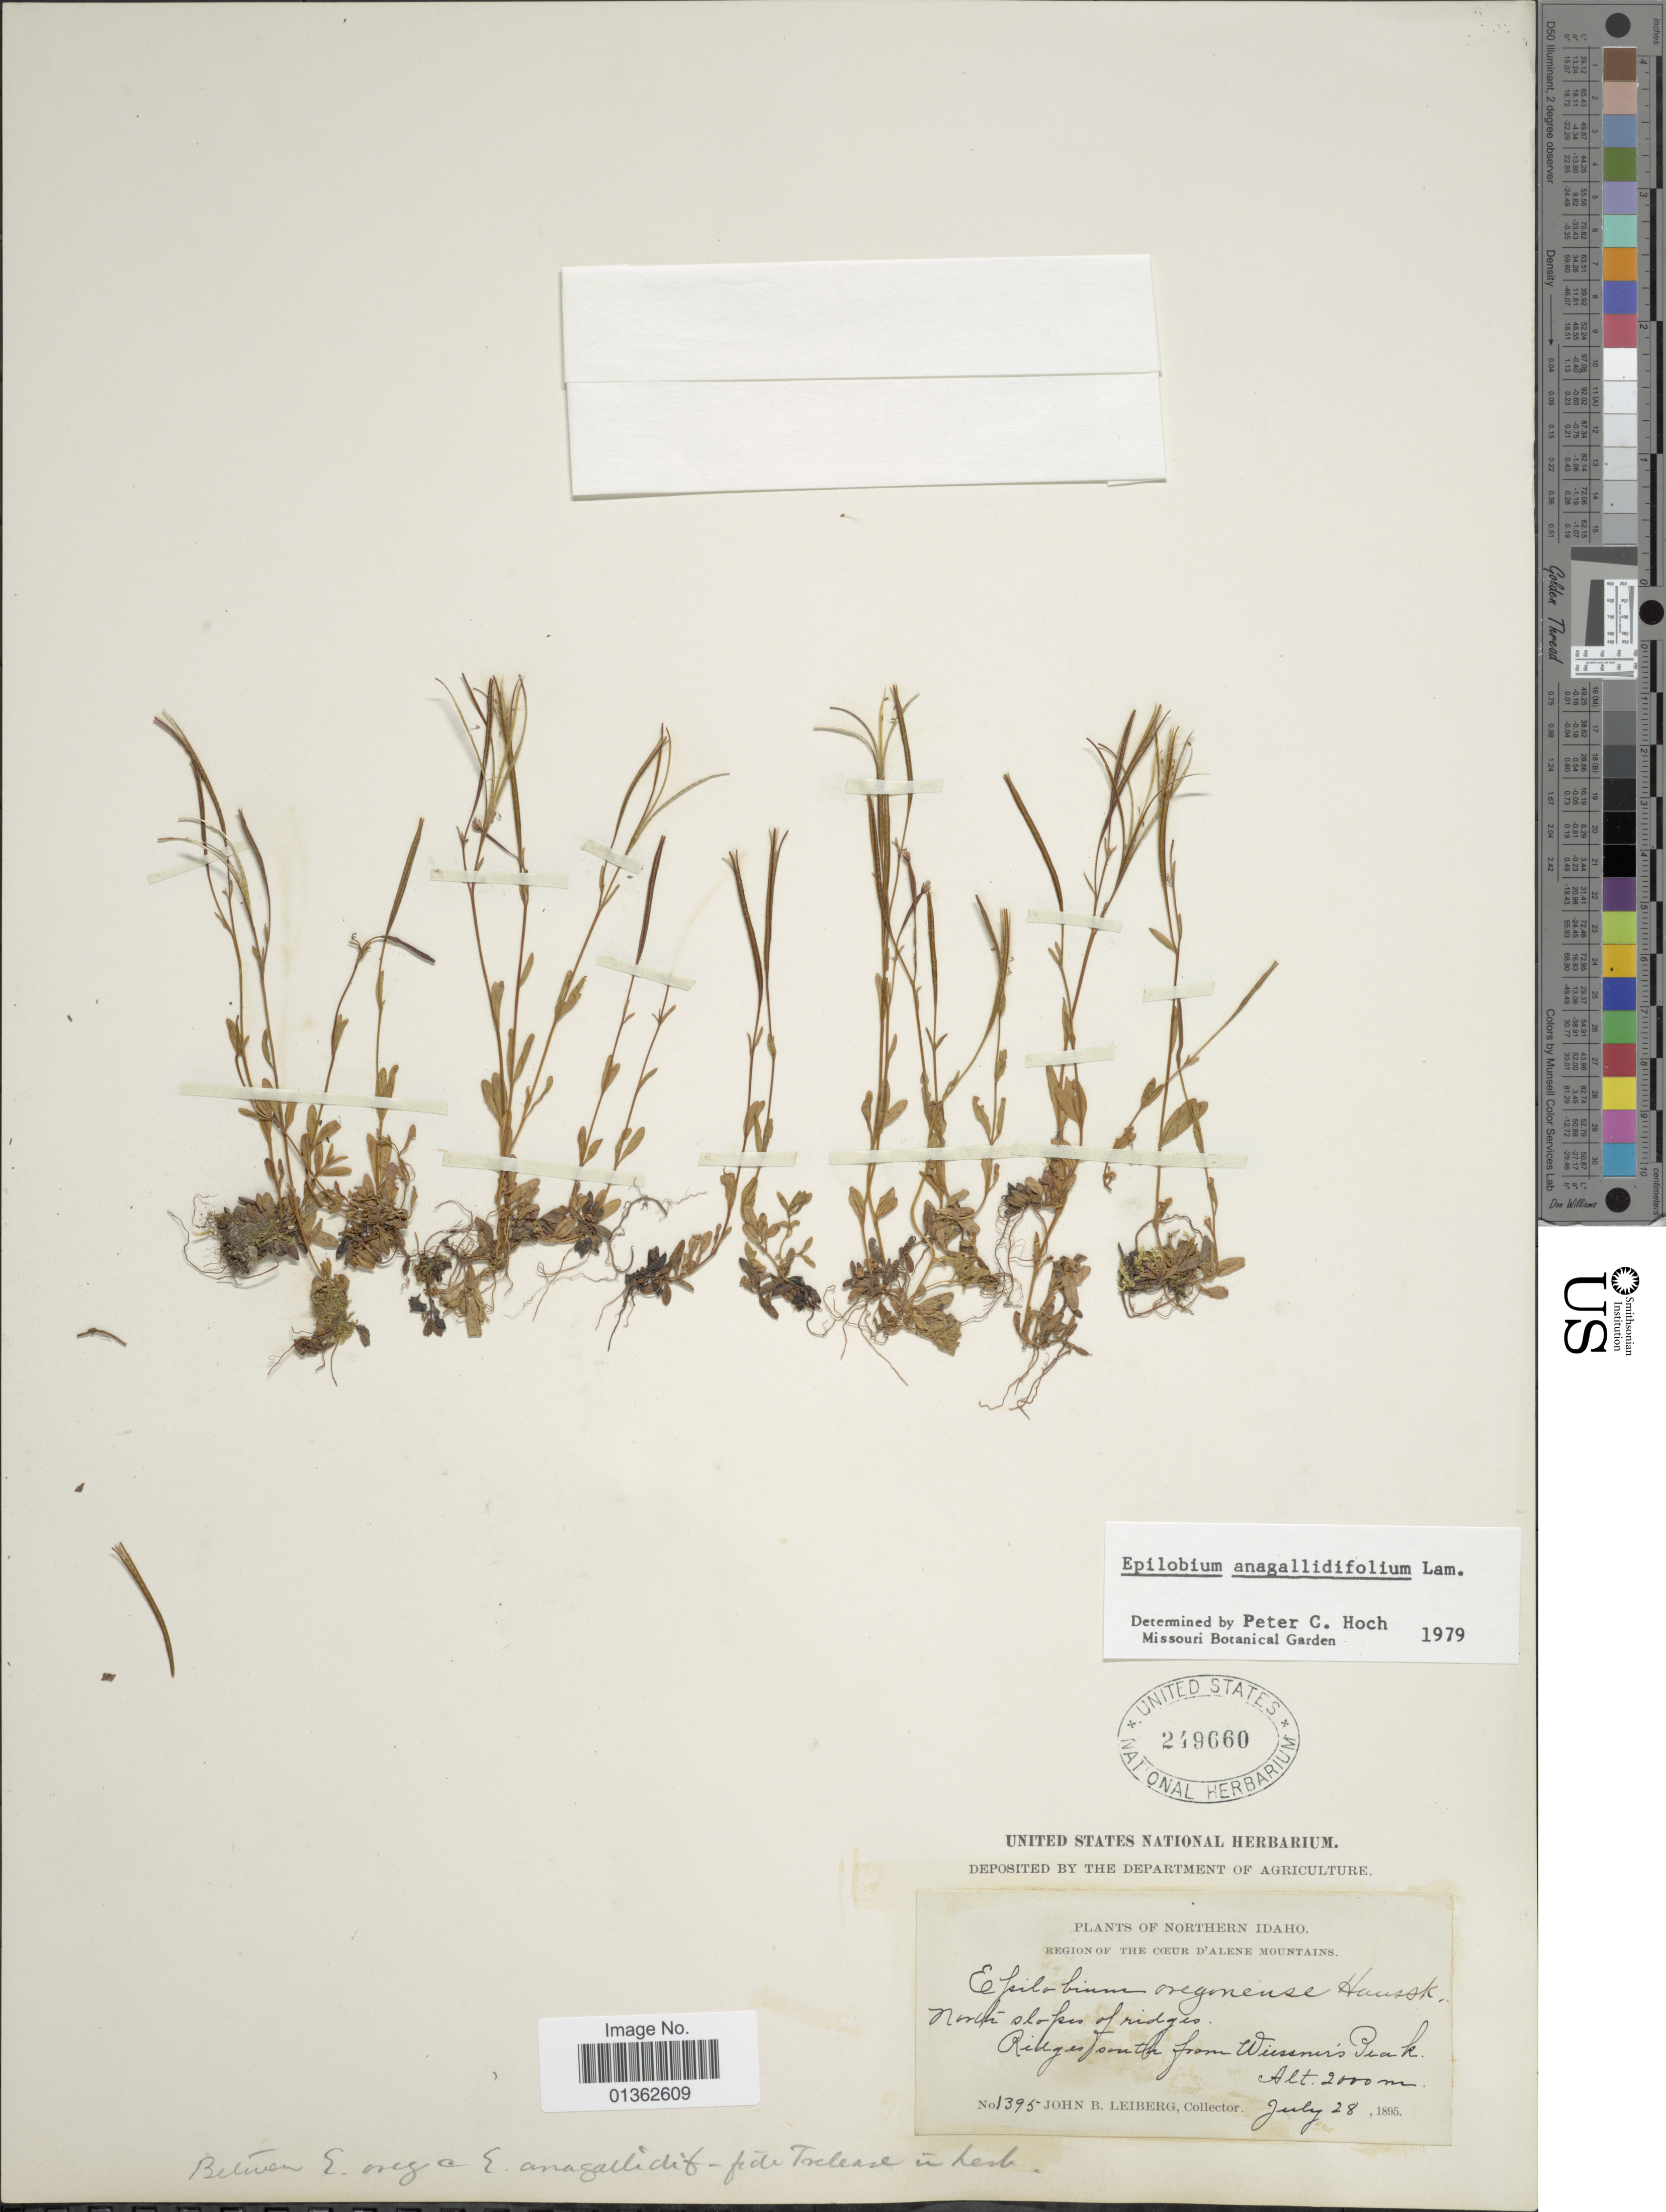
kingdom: Plantae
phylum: Tracheophyta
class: Magnoliopsida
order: Myrtales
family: Onagraceae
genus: Epilobium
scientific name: Epilobium anagallidifolium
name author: Lam.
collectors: J. B. Leiberg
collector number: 1395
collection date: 1895-07-28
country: United States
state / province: Idaho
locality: Northern Idaho, Region of the Coeur d'Alene Mountains. Ridges south from Wiessner's Peak [Mount Wiessner].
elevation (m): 2000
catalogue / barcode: US 249660